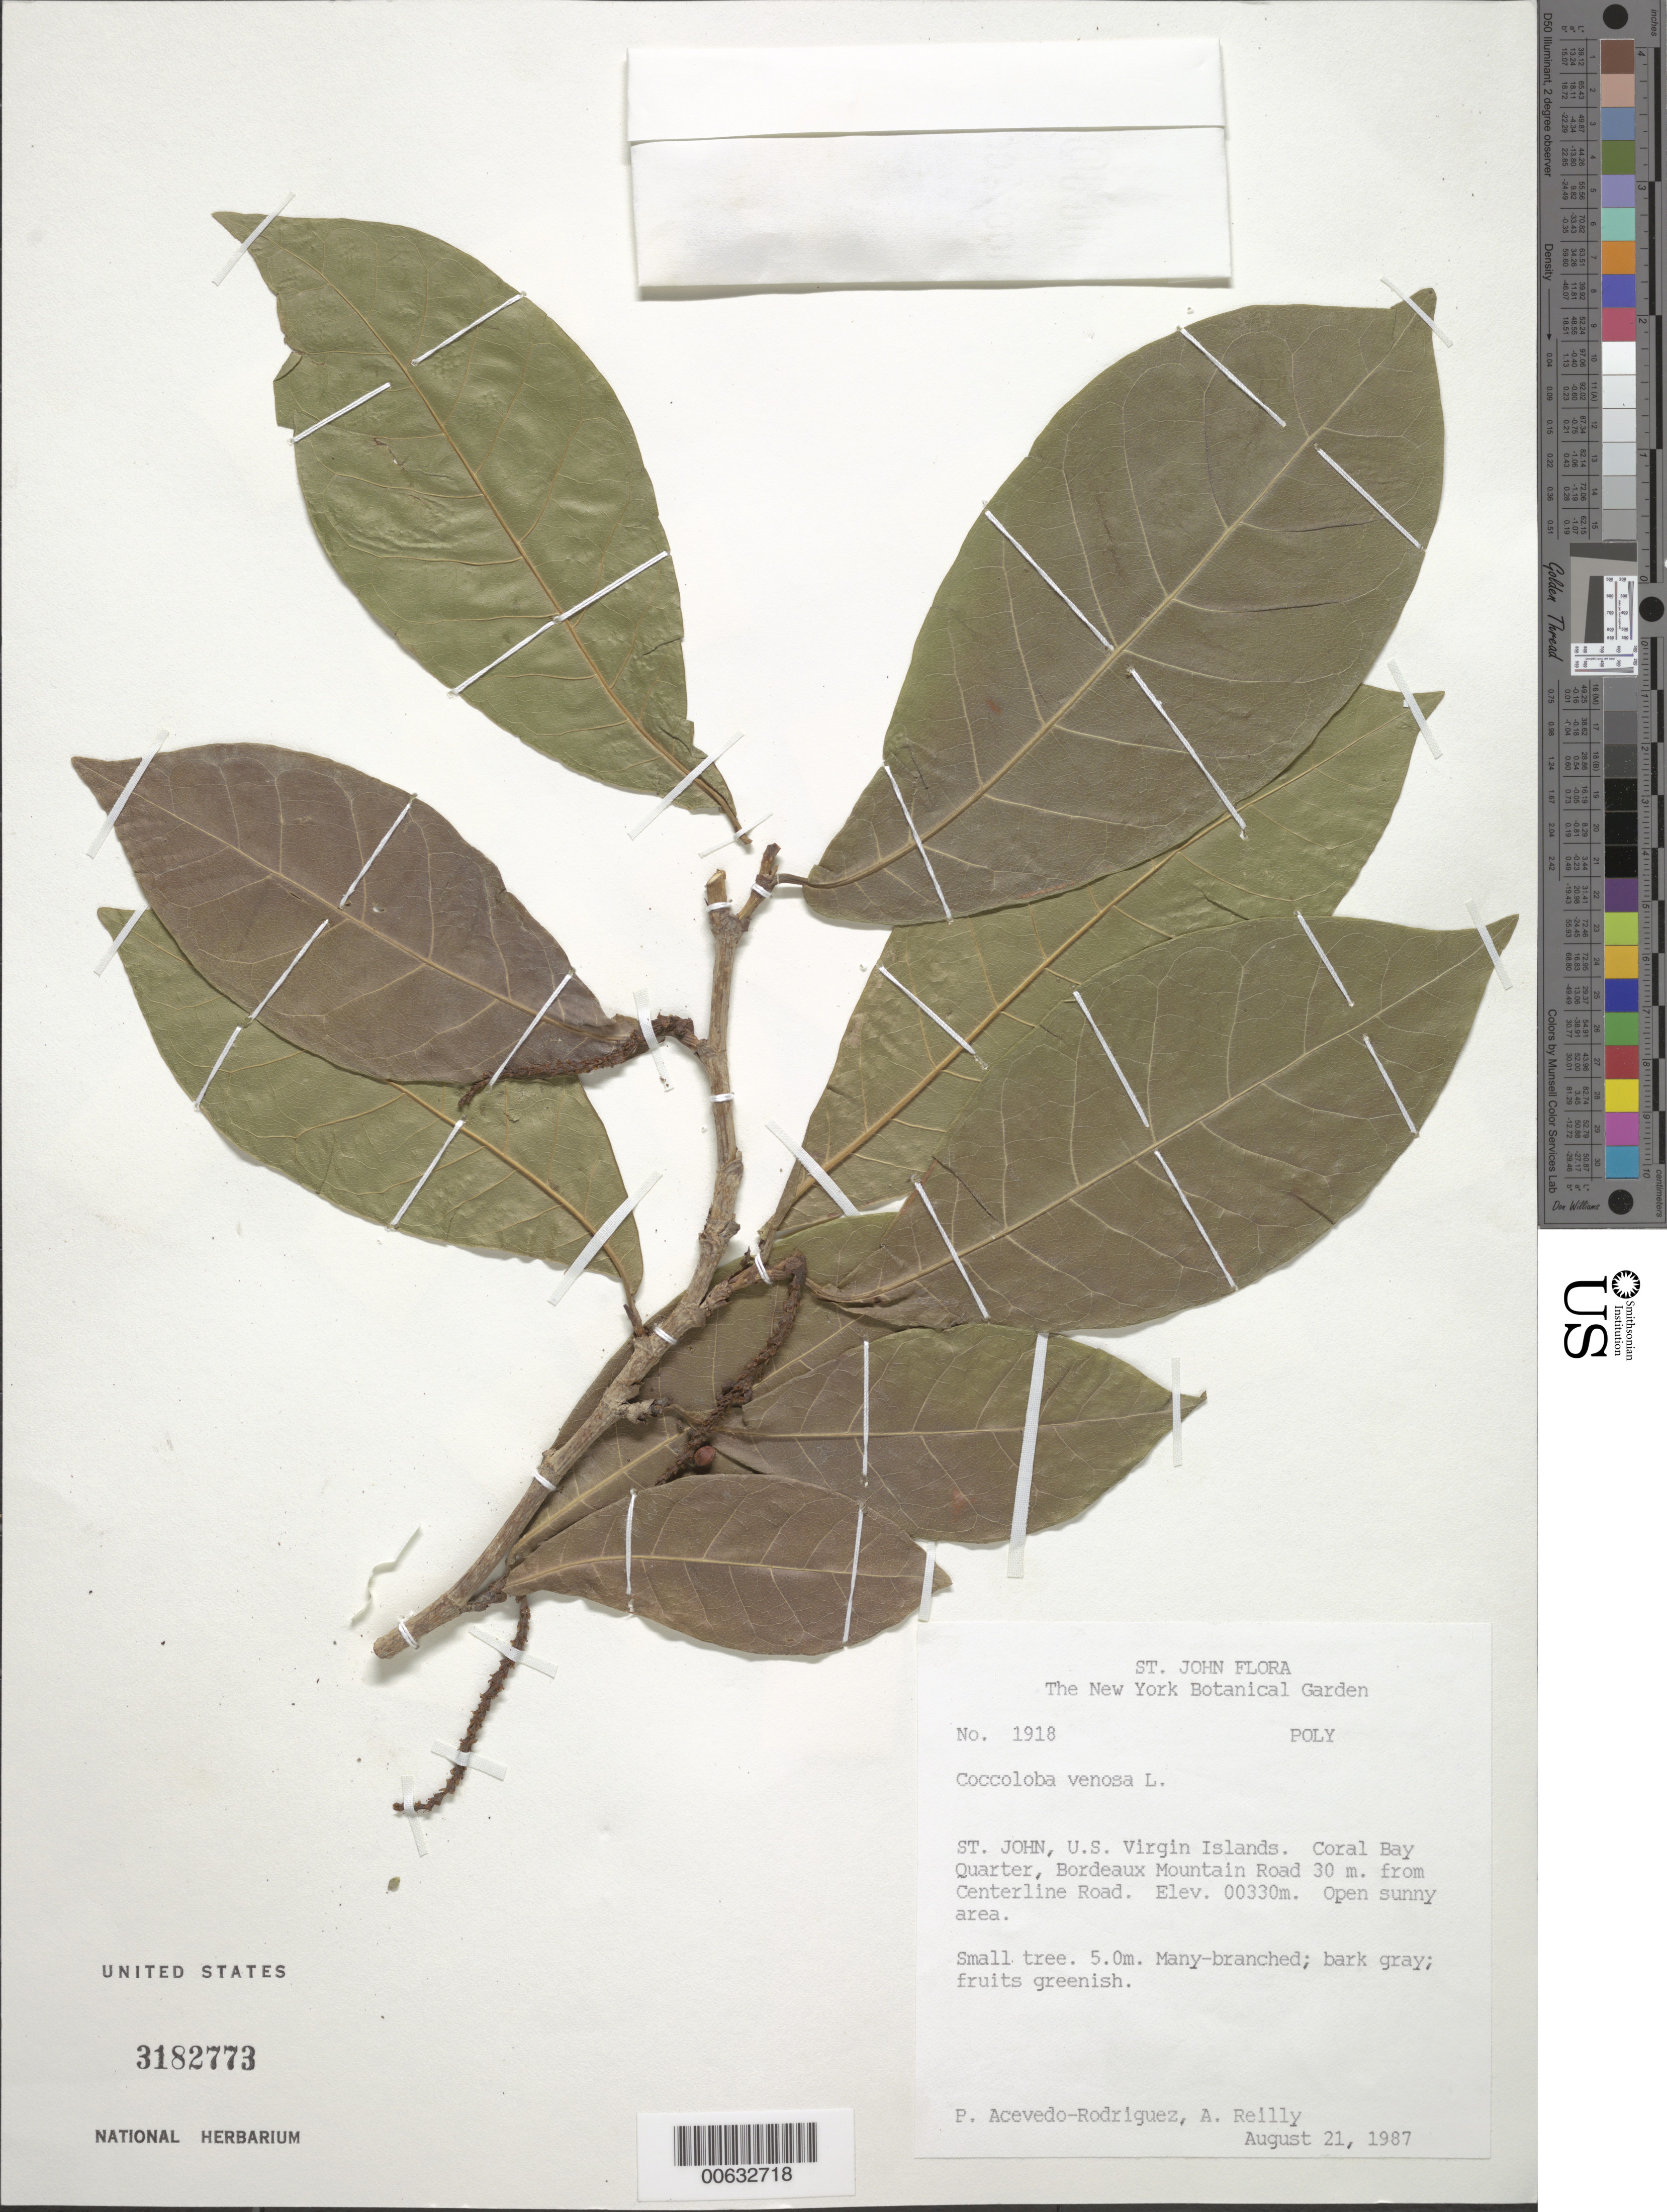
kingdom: Plantae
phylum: Tracheophyta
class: Magnoliopsida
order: Caryophyllales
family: Polygonaceae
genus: Coccoloba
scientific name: Coccoloba venosa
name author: L.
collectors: P. Acevedo-Rodr. & A. Reilly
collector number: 1918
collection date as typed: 21 Aug 1987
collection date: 1987-08-21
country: U.S. Virgin Islands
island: St. John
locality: Coral Bay Quarter; along dirt road to Bordeaux Mountain. 30 m. from Centerline Road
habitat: Open sunny area.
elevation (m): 330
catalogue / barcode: US 3182773